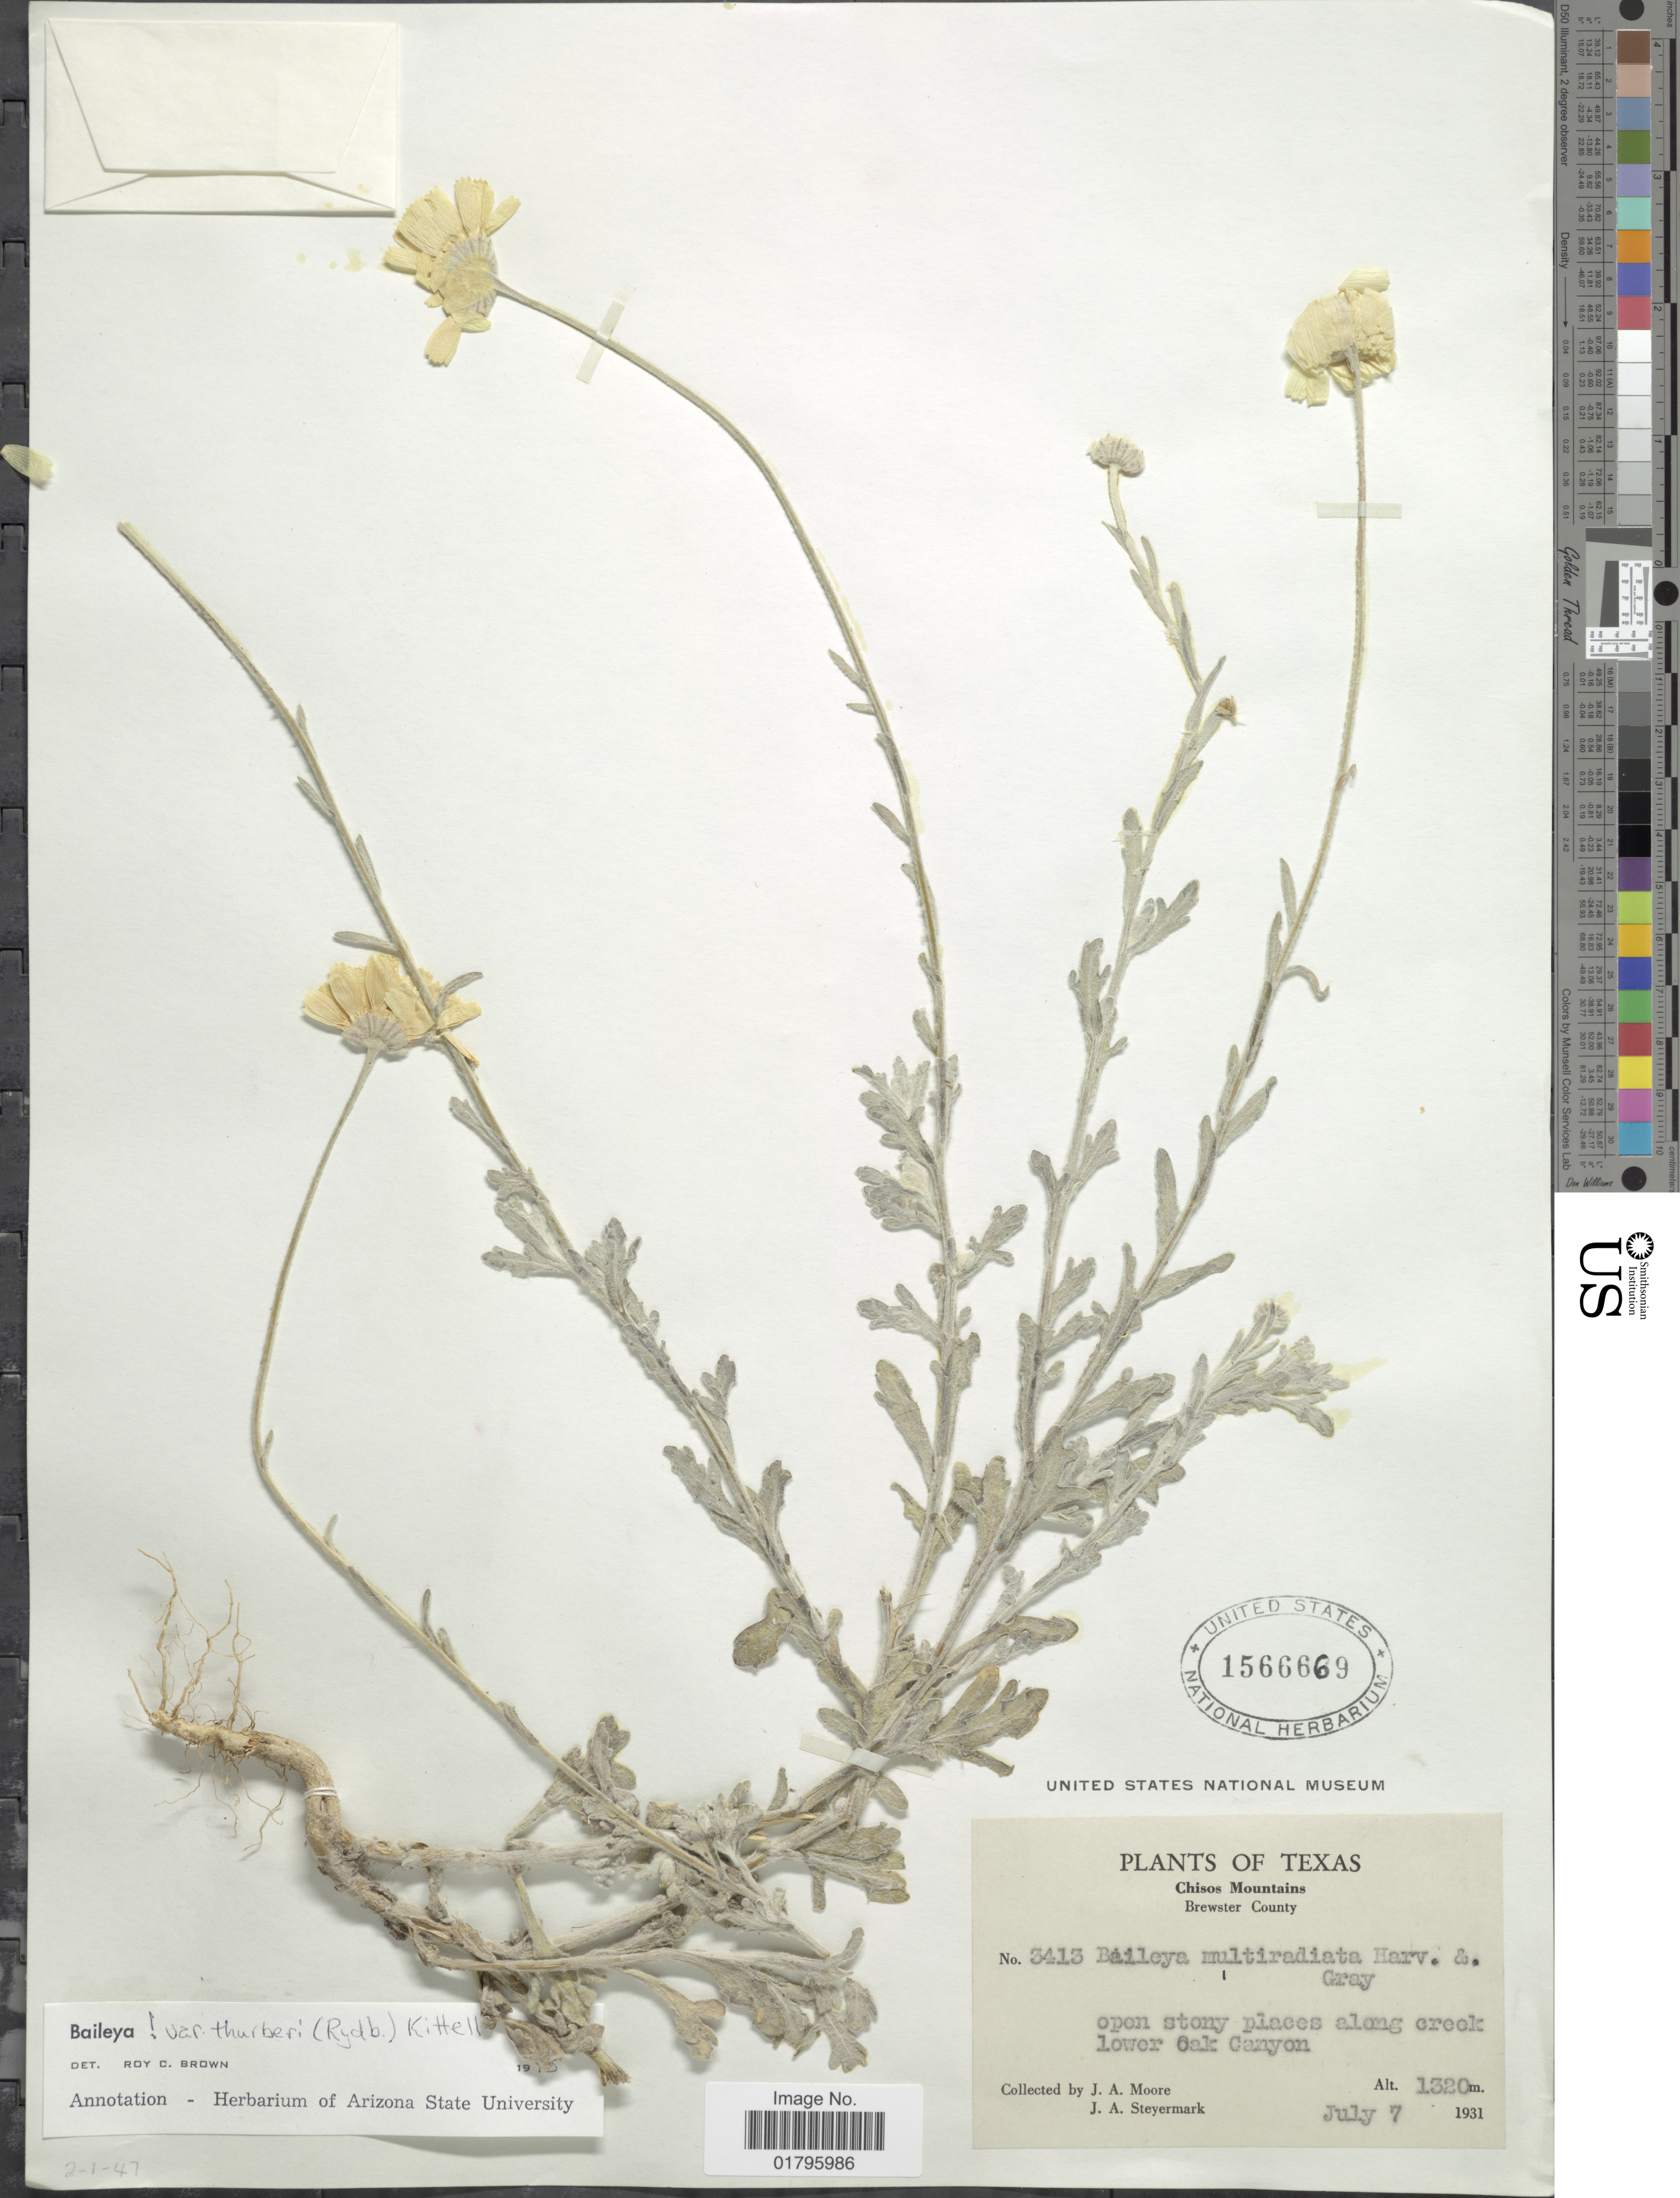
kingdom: Plantae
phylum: Tracheophyta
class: Magnoliopsida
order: Asterales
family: Asteraceae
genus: Baileya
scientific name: Baileya multiradiata var. thurberi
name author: (Rydb.) Kittell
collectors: J. A. Moore & J. Steyermark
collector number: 3413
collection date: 1931-07-07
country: United States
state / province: Texas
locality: Texas, Chisos Mountains. Brewster County. Open stony places along creek lower Oak canyon.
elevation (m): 1320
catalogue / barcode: US 1566669